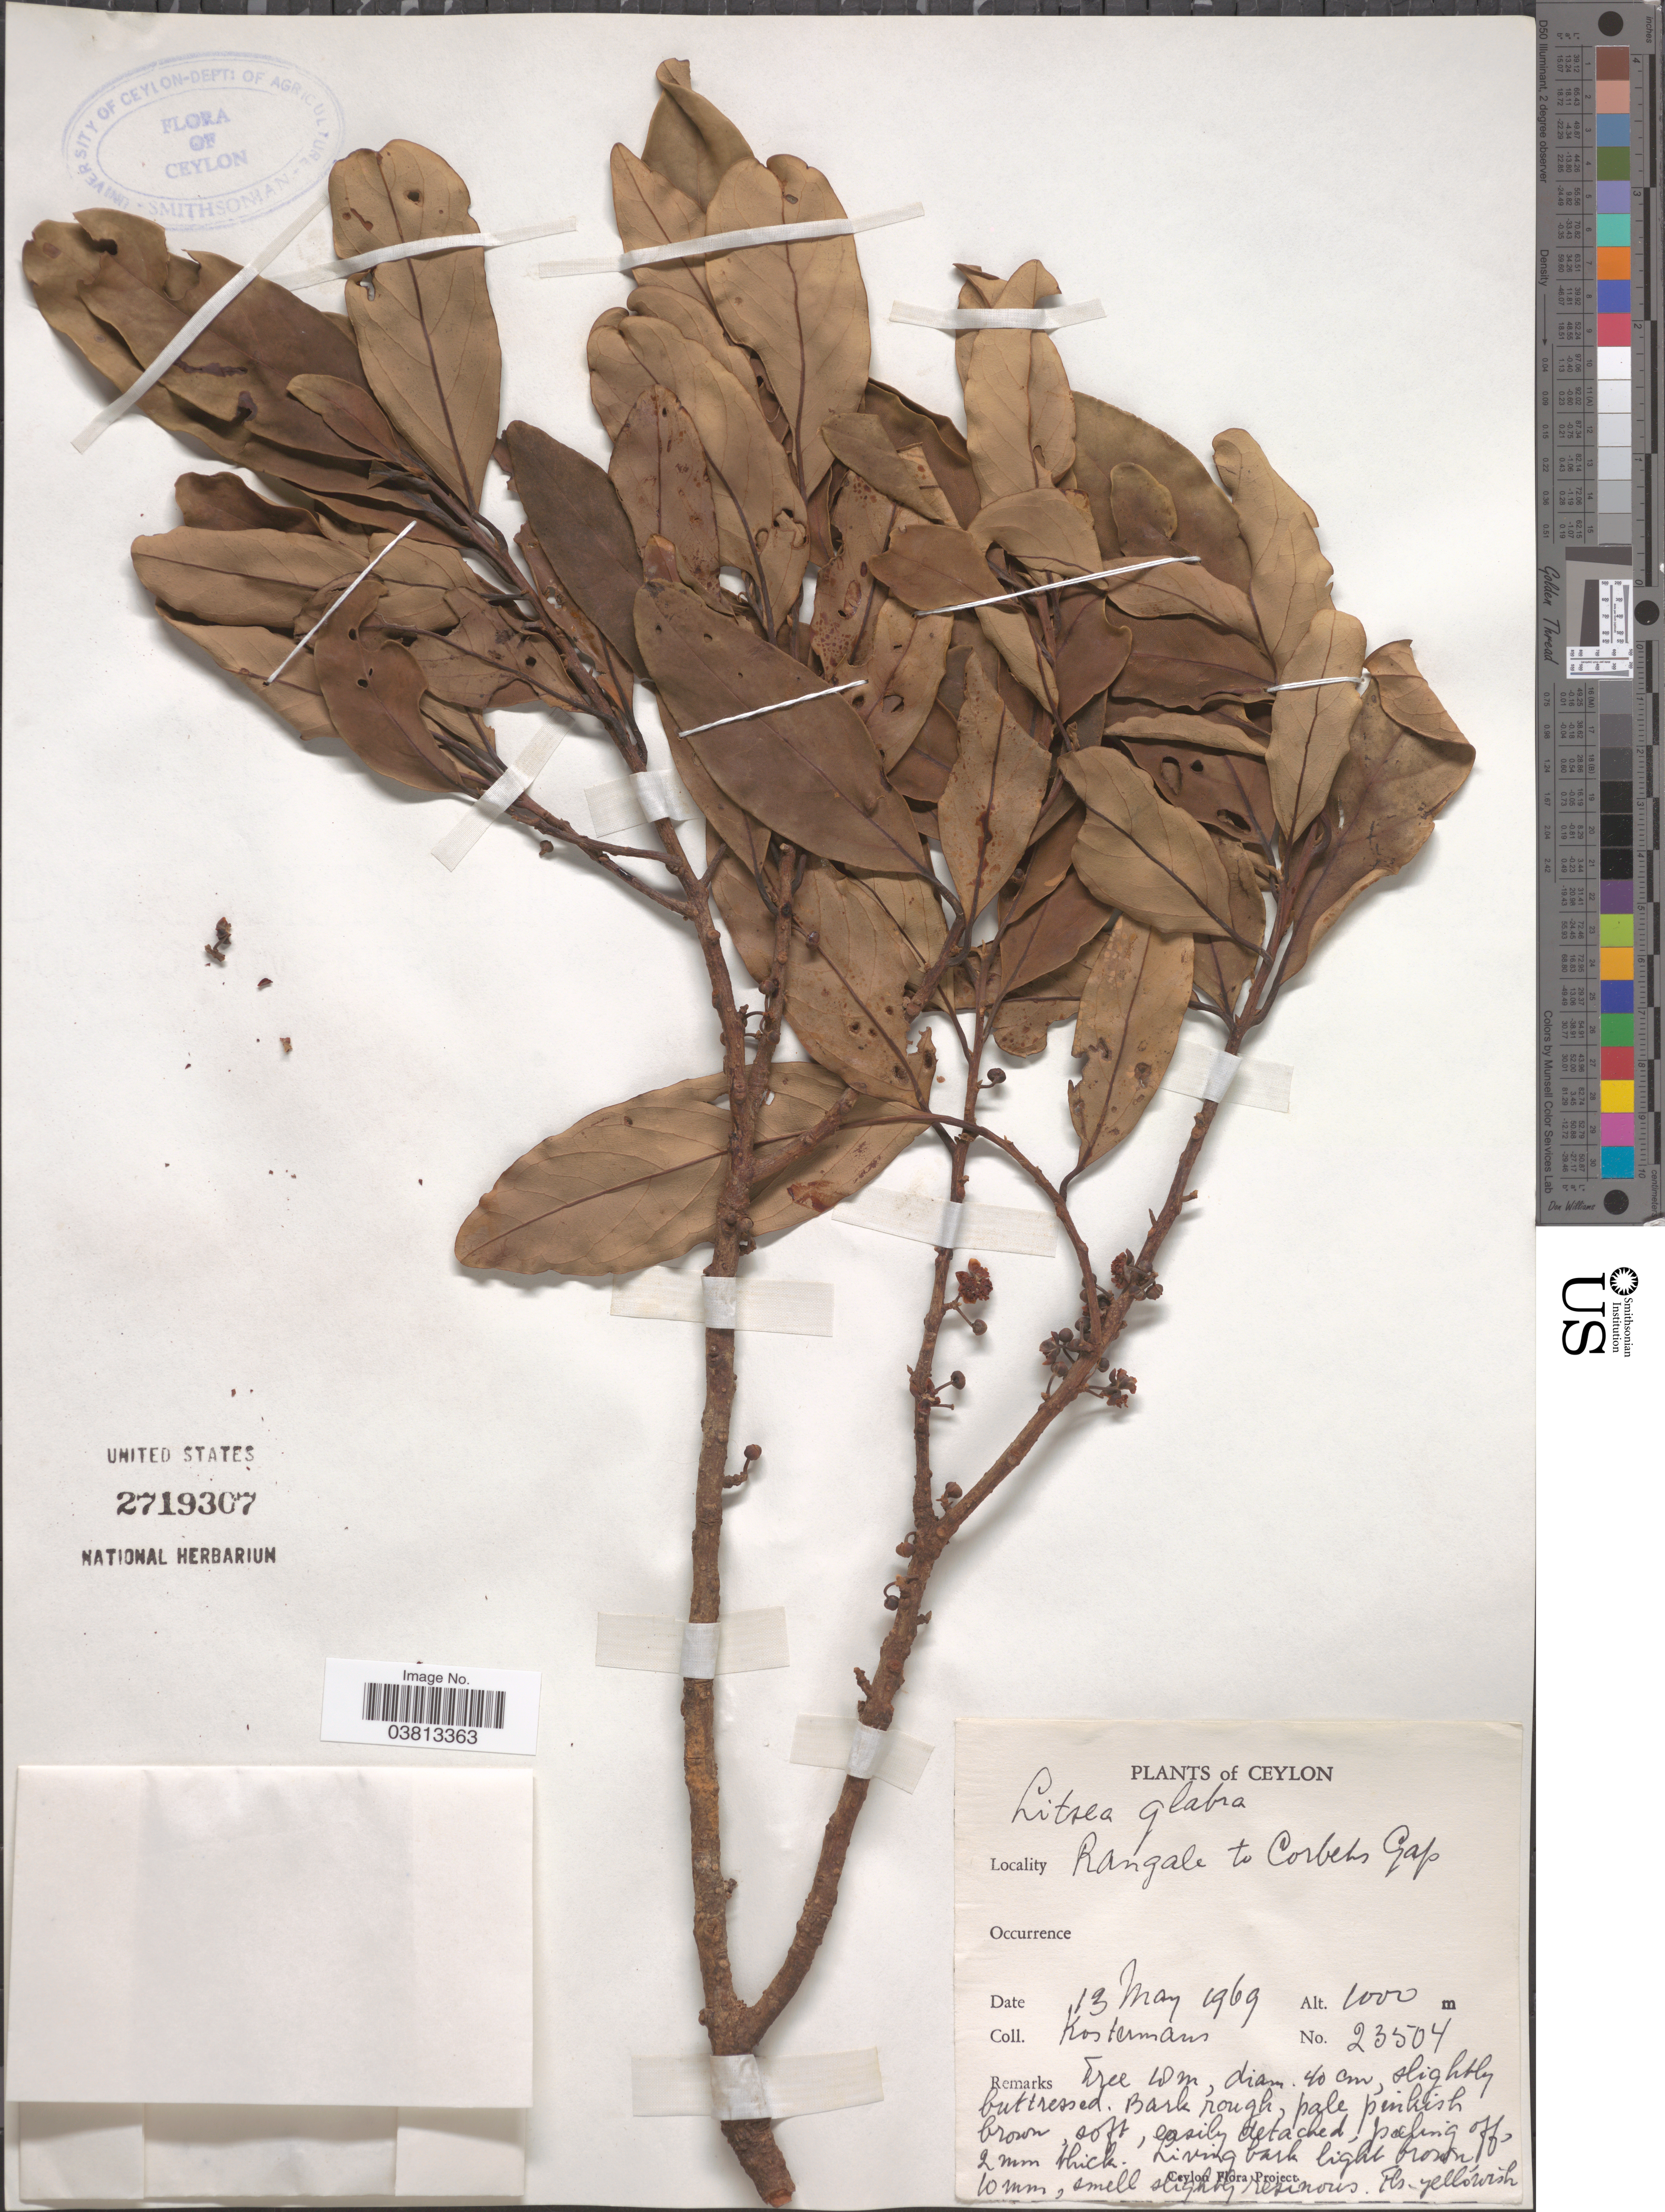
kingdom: Plantae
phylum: Tracheophyta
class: Magnoliopsida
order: Laurales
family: Lauraceae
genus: Litsea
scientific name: Litsea walkeri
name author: (Meisn.) Trimen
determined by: Strong, Mark T., (BOT), Smithsonian Institution - National Museum of Natural History (UNITED STATES)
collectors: Kostermans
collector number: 23504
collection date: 1969-05-13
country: Sri Lanka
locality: Ceylon. Rangale to Corbets Gap.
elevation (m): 1000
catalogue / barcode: US 2719307